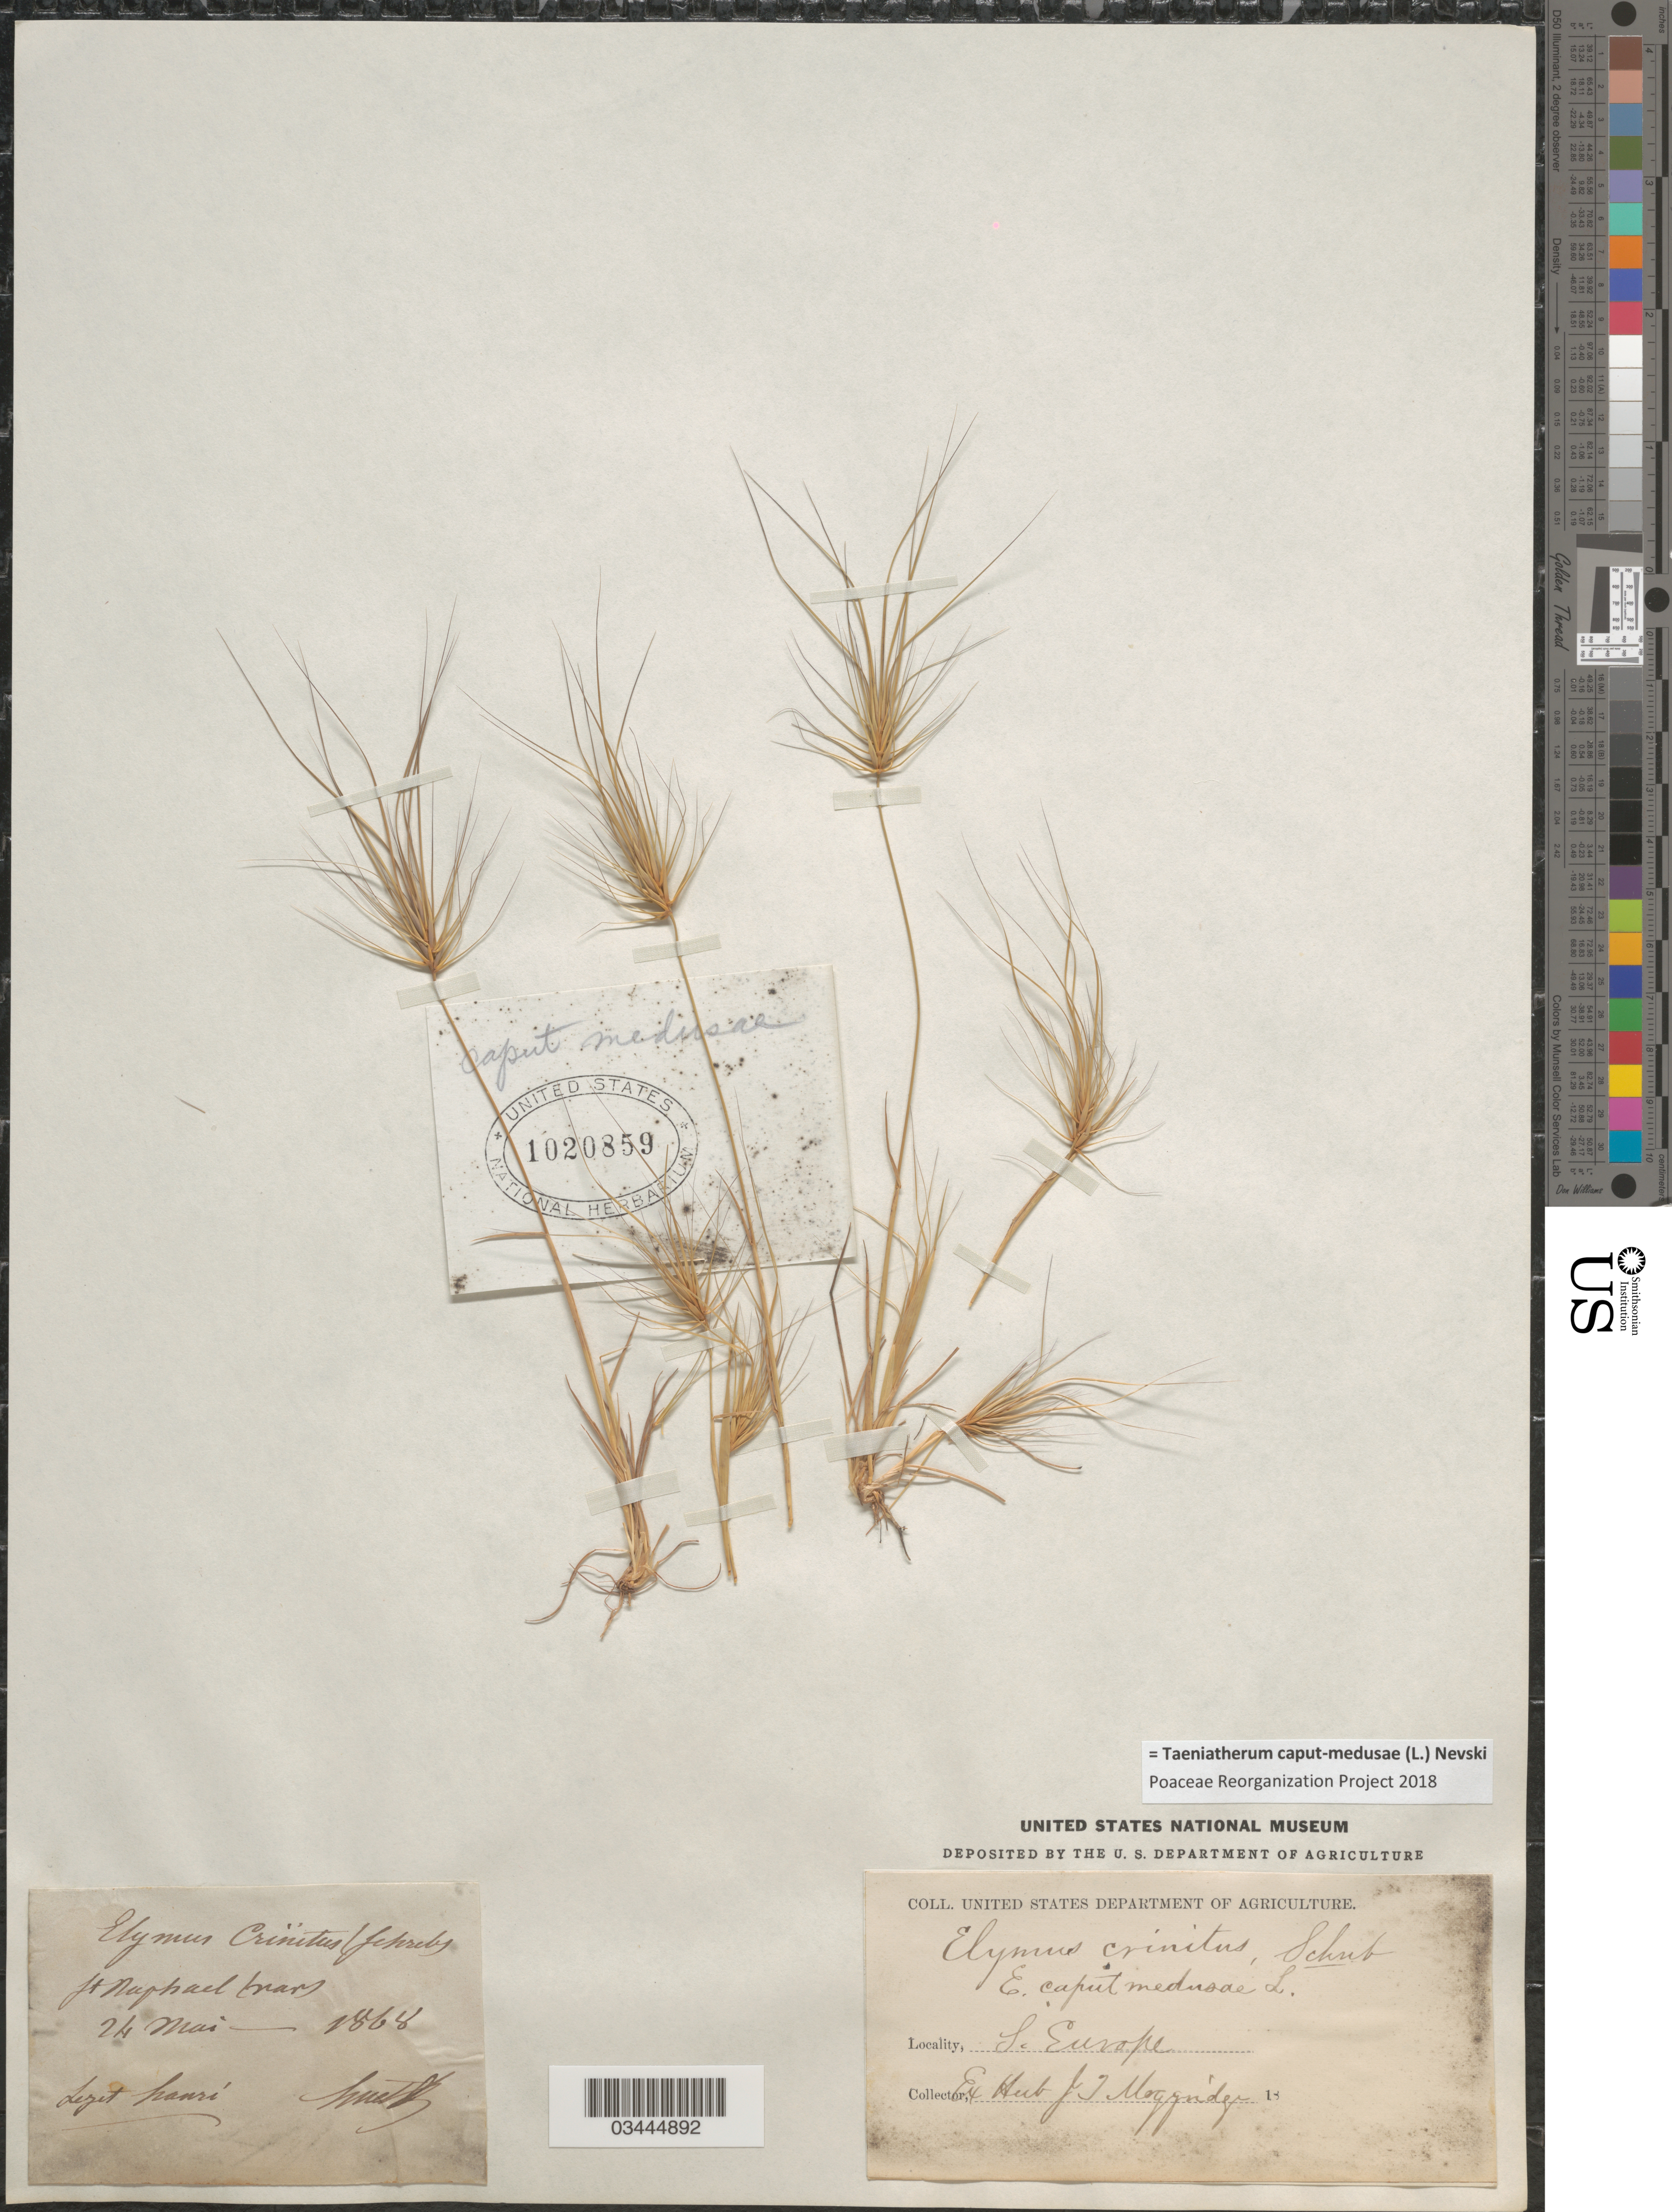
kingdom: Plantae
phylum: Tracheophyta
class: Liliopsida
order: Poales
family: Poaceae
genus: Taeniatherum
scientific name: Taeniatherum caput-medusae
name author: L.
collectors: Lauri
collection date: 1868-05-24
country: France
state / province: Provence-Alpes-Côte d'Azur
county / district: Var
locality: St Raphael (Var). S. Europe.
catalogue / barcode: US 1020859